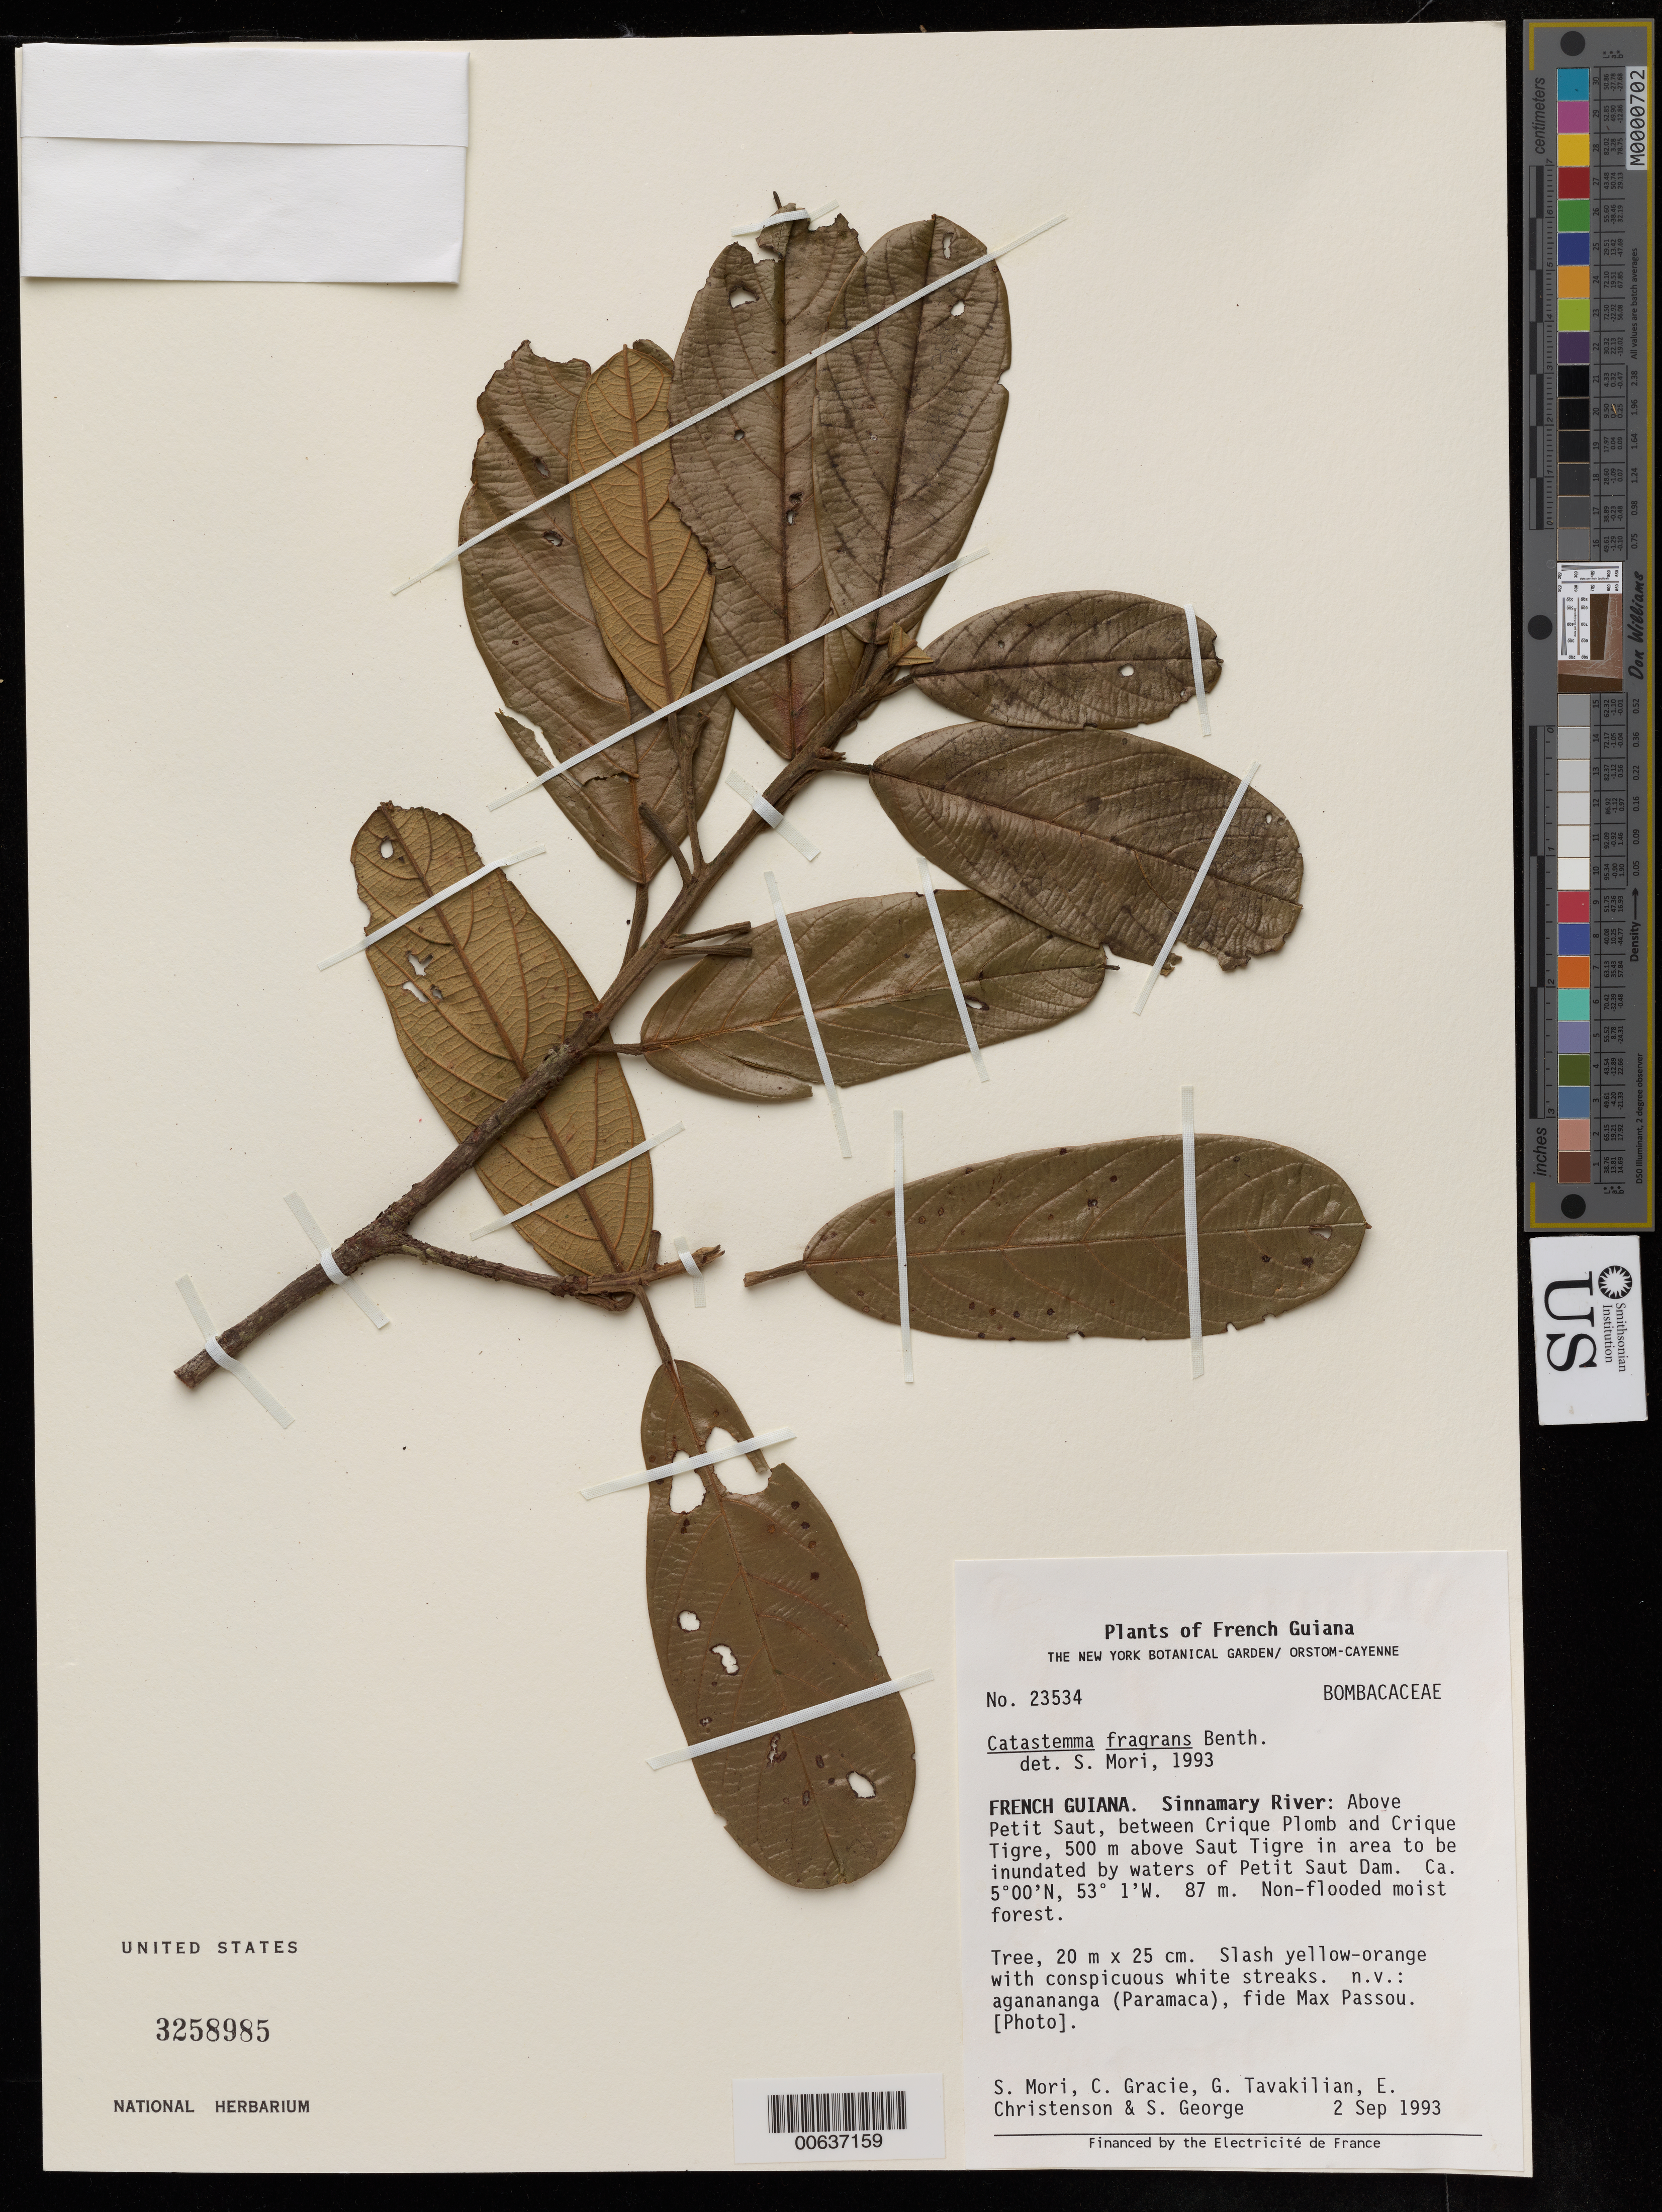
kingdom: Plantae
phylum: Tracheophyta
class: Magnoliopsida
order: Malvales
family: Malvaceae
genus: Catostemma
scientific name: Catostemma fragrans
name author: Benth.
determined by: Mori, Scott A.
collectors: S. Mori, C. A. Gracie, G. Tavakilian, E. Christenson & S. George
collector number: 23534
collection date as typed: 2-Sep-93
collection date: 1993-09-02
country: French Guiana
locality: Sinnamary River, above Petit Saut, between Crique Plomb and Crique Tigre, 500 m above Saut Tigre in area to be inundated by waters of Petit Saut Dam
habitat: Non-flooded moist forest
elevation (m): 87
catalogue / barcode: US 3258985